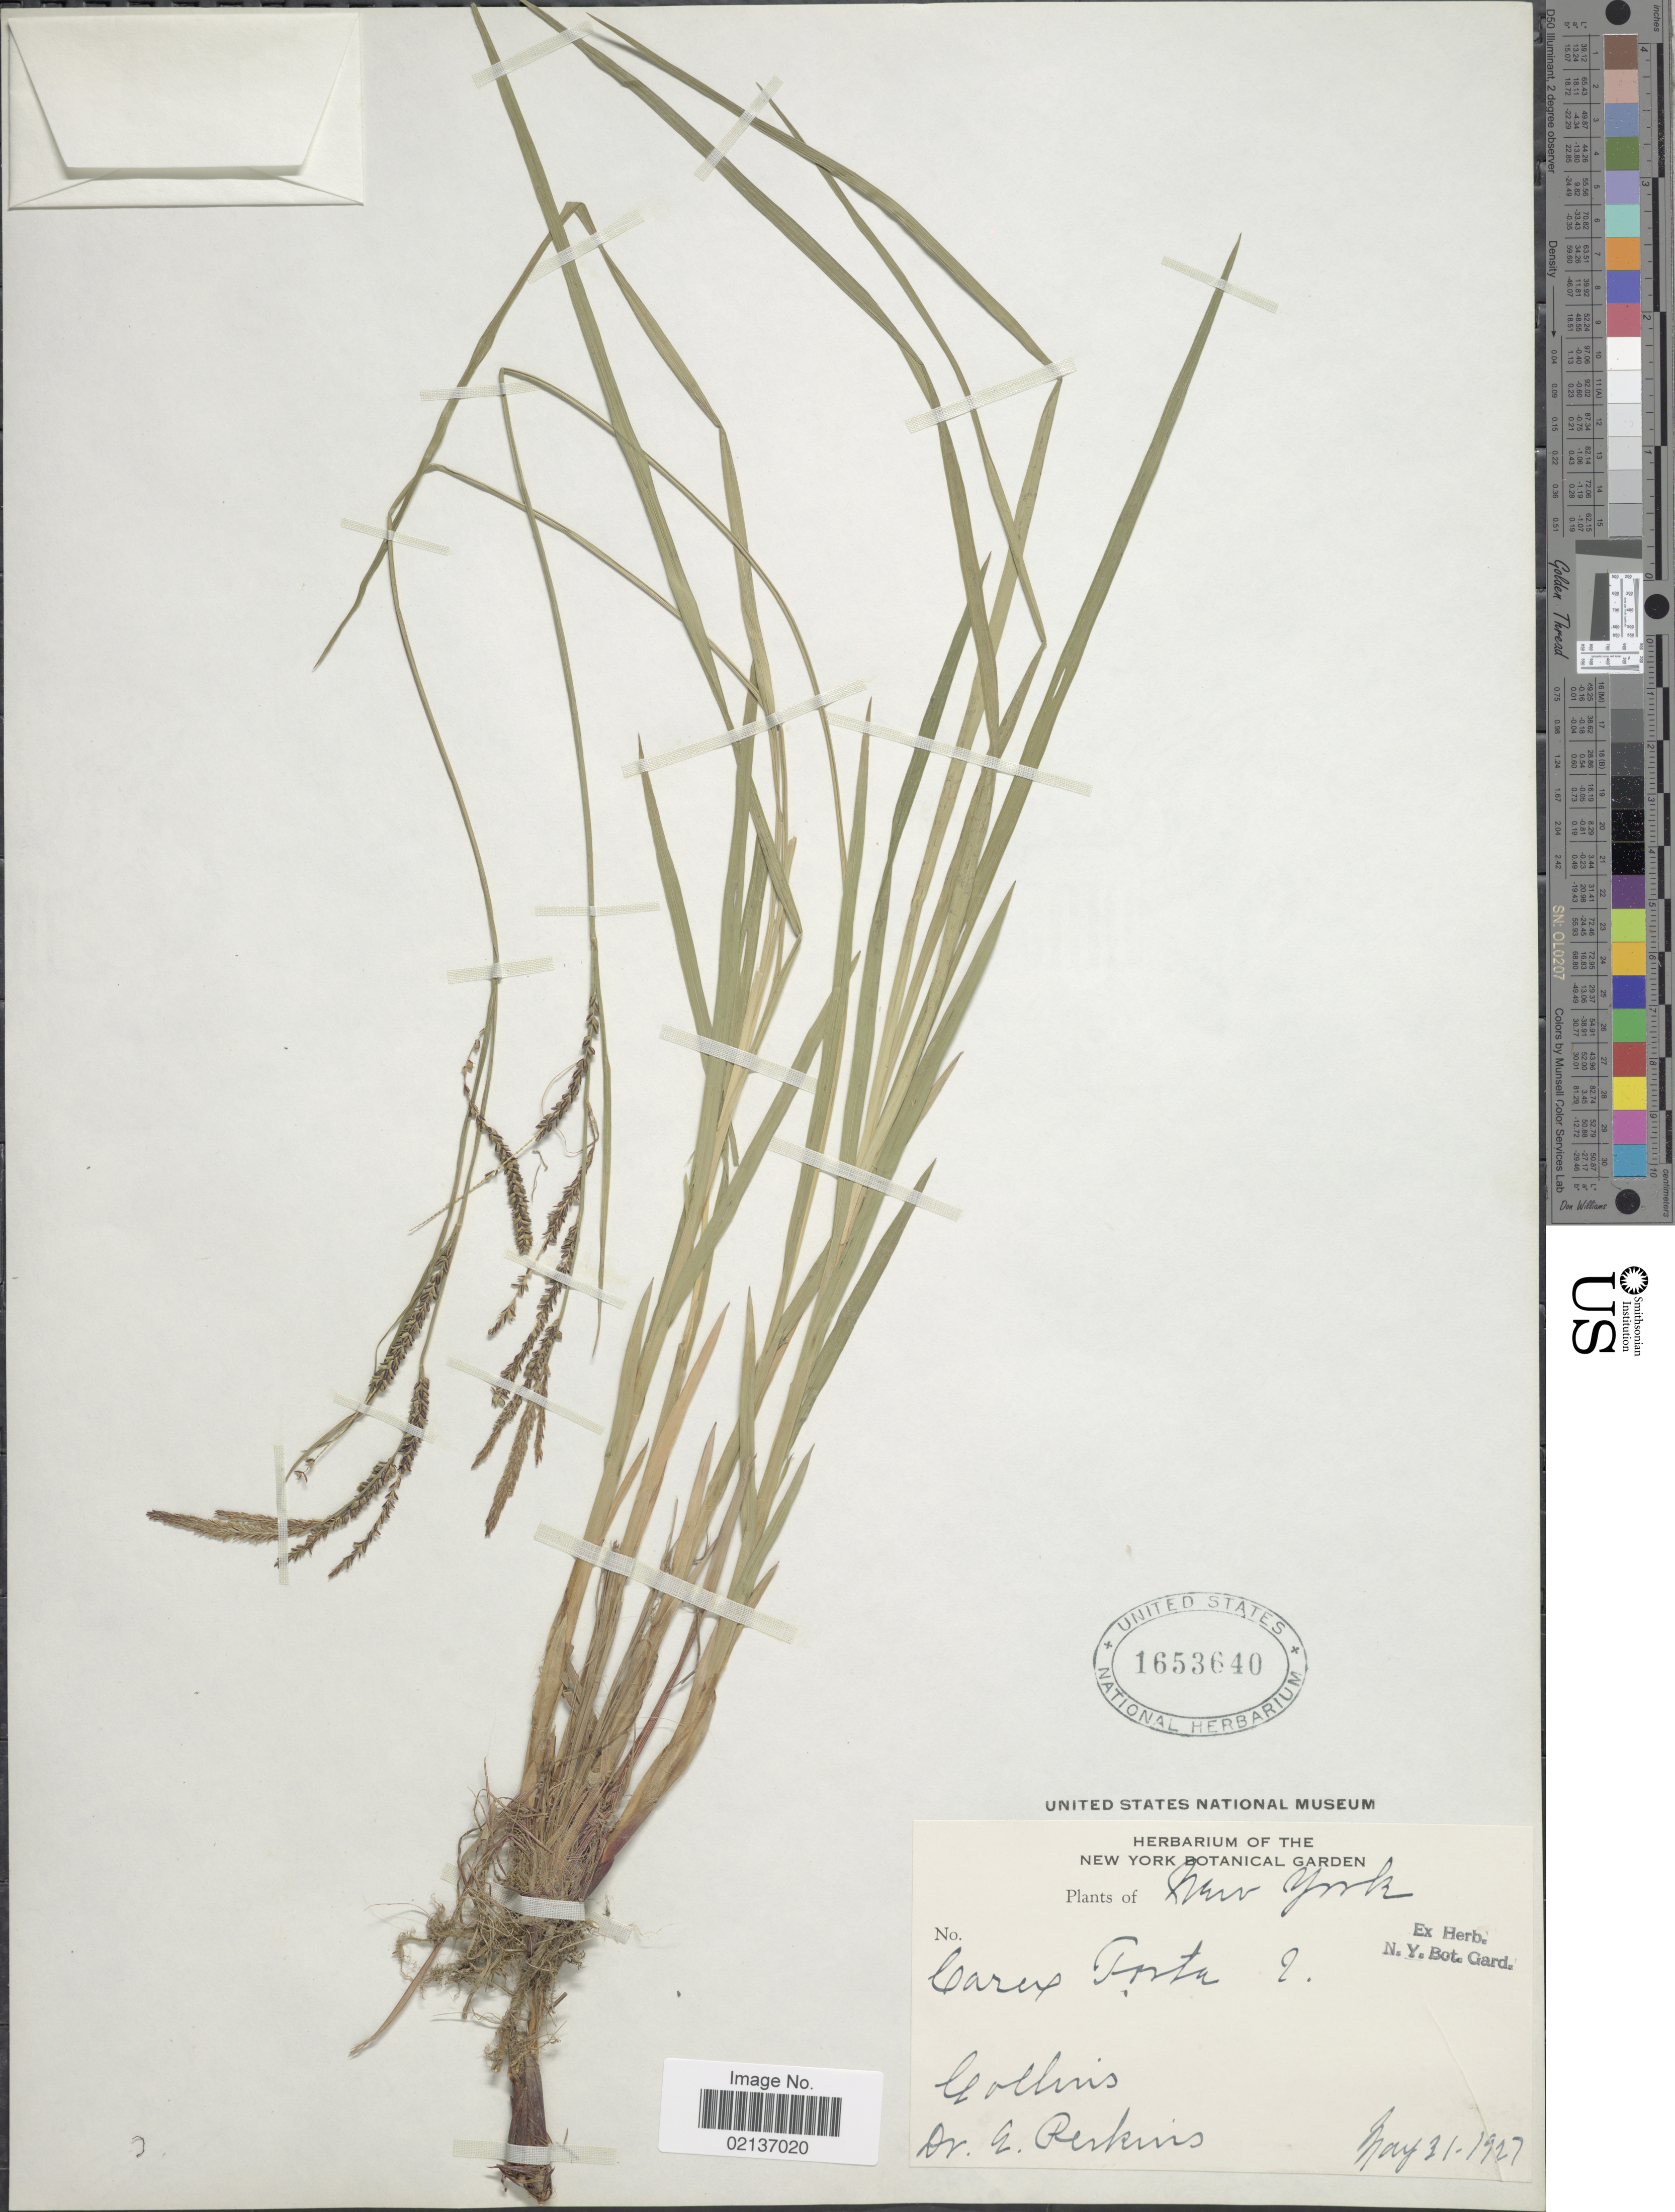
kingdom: Plantae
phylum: Tracheophyta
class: Liliopsida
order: Poales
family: Cyperaceae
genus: Carex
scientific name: Carex torta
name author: Boott ex Tuck.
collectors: E. B. Perkins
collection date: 1927-05-31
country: United States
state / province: New York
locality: Collins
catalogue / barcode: US 1653640